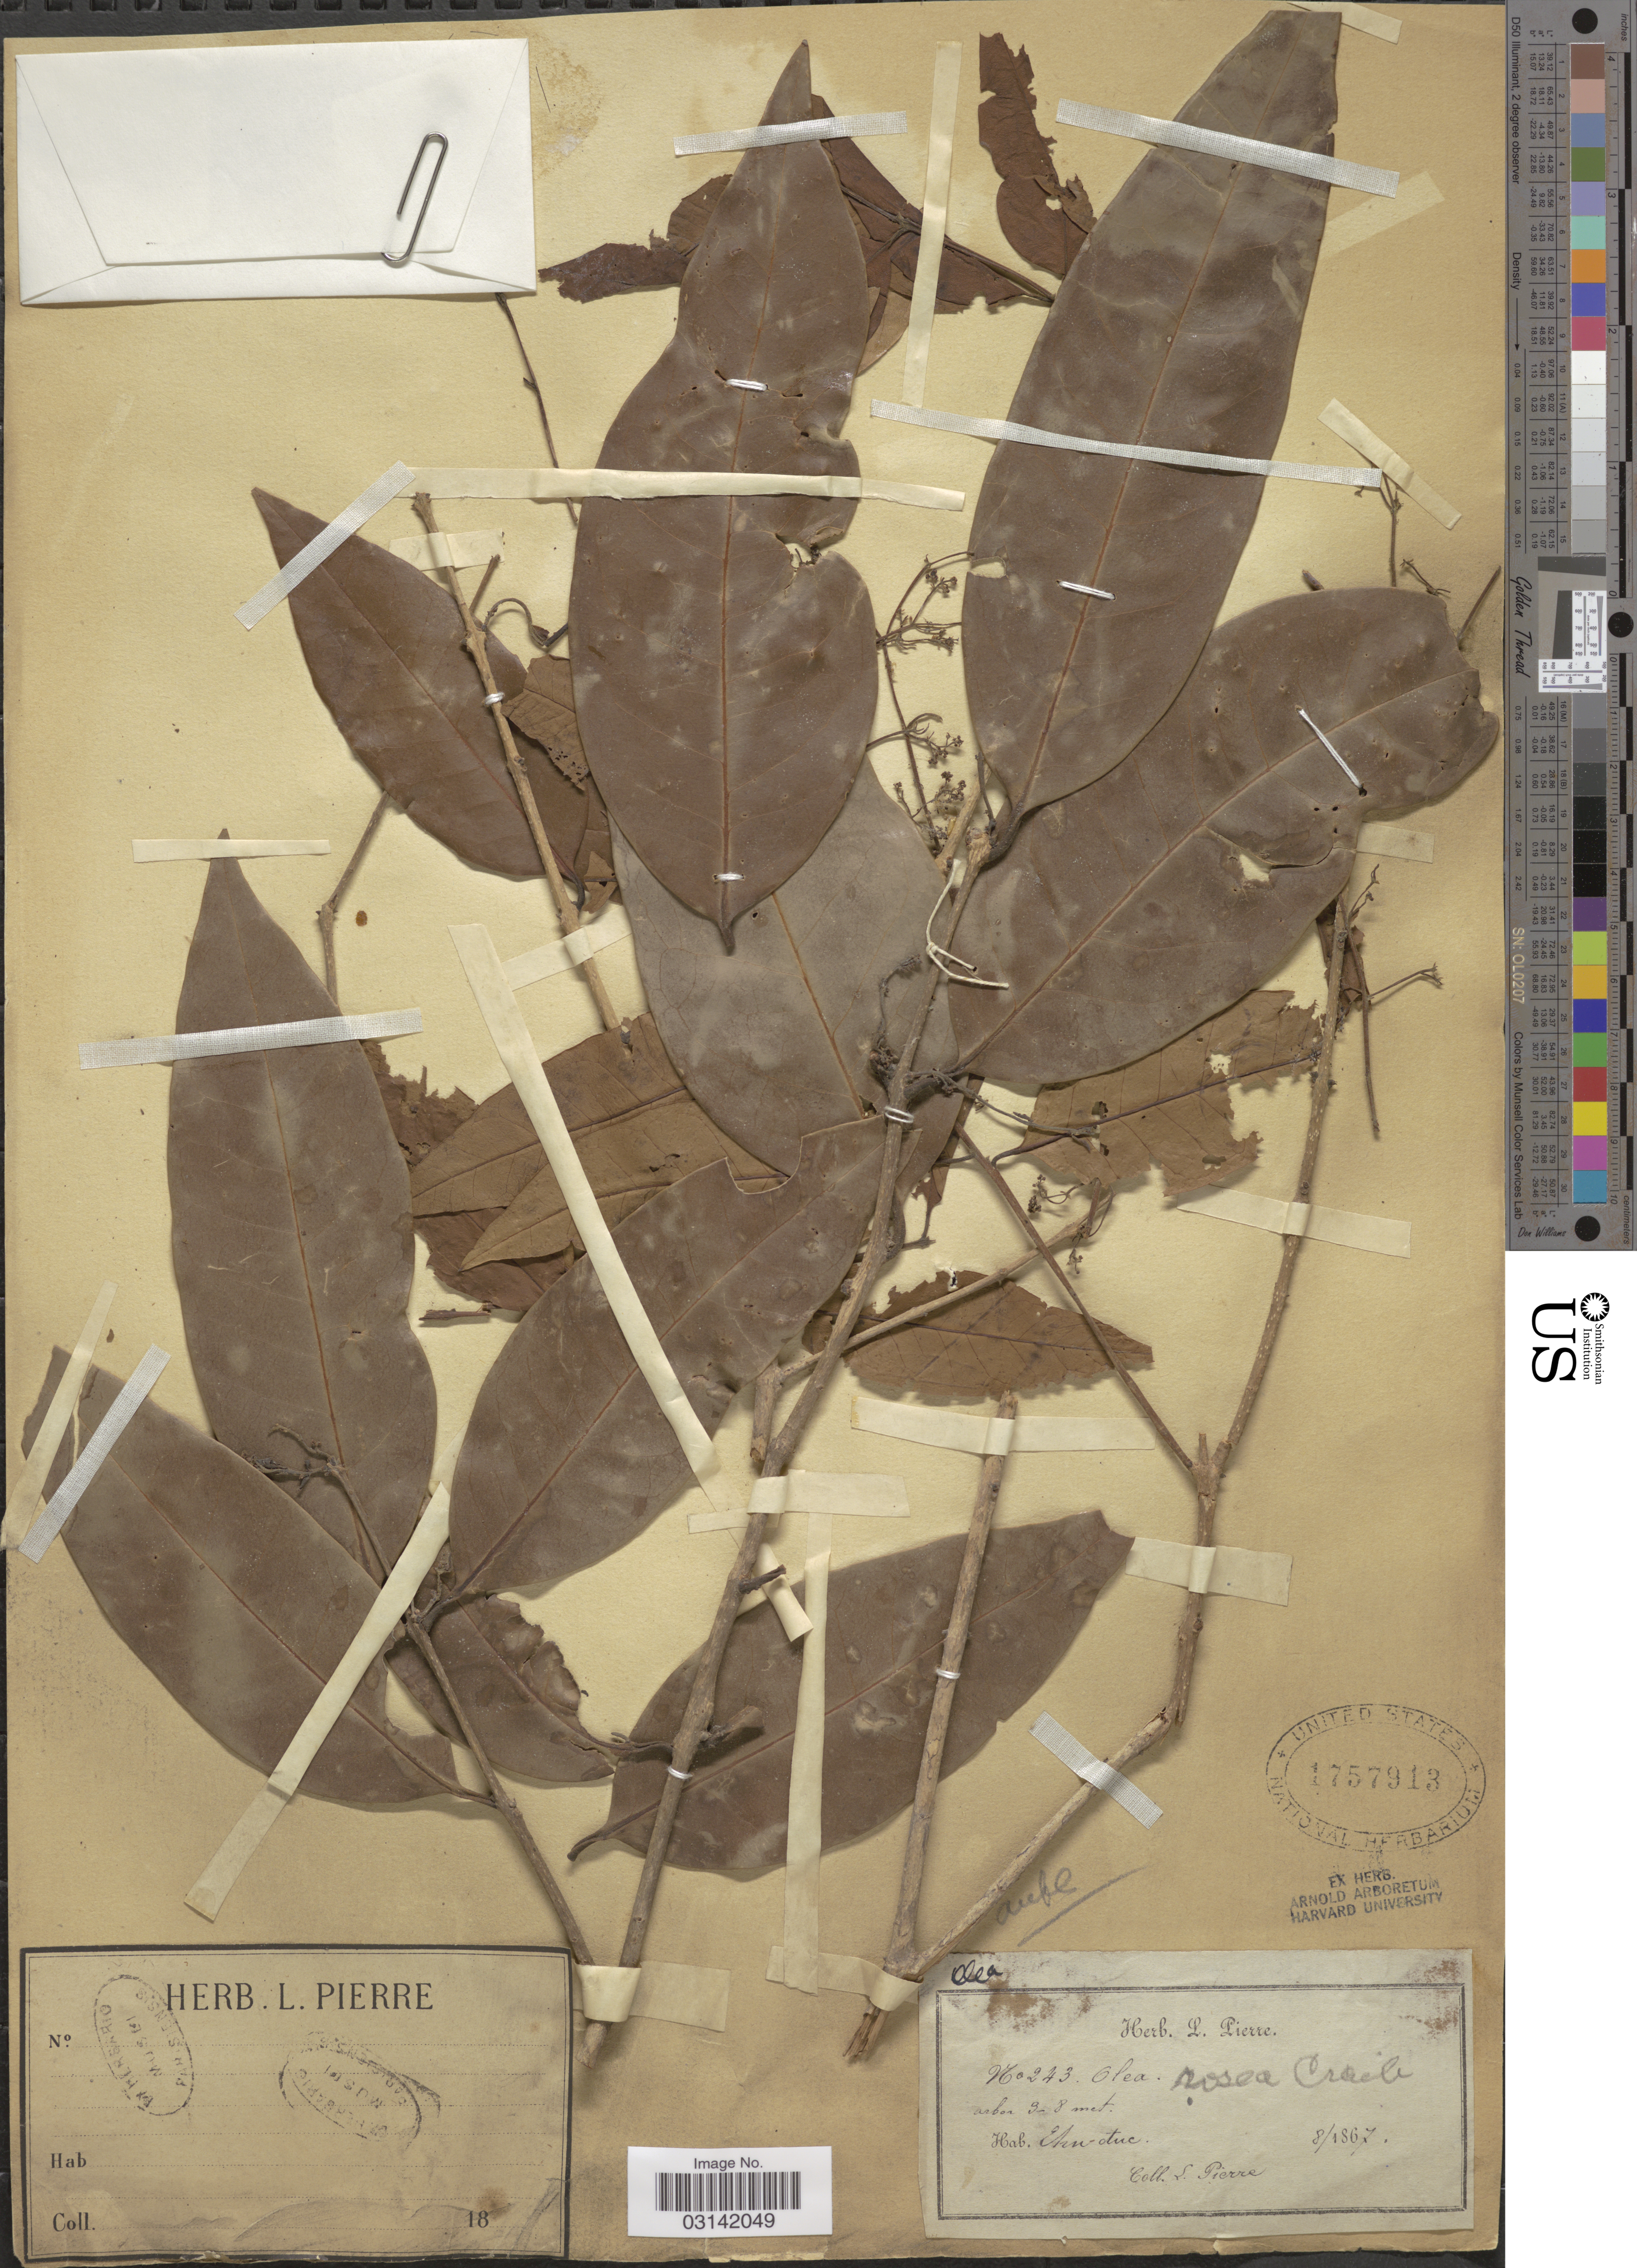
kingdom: Plantae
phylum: Tracheophyta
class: Magnoliopsida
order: Lamiales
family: Oleaceae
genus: Tetrapilus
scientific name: Tetrapilus roseus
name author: (Craib) L.A.S. Johnson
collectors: L. Pierre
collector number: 243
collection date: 1867-08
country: Vietnam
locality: Thu-duc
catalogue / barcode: US 1757913